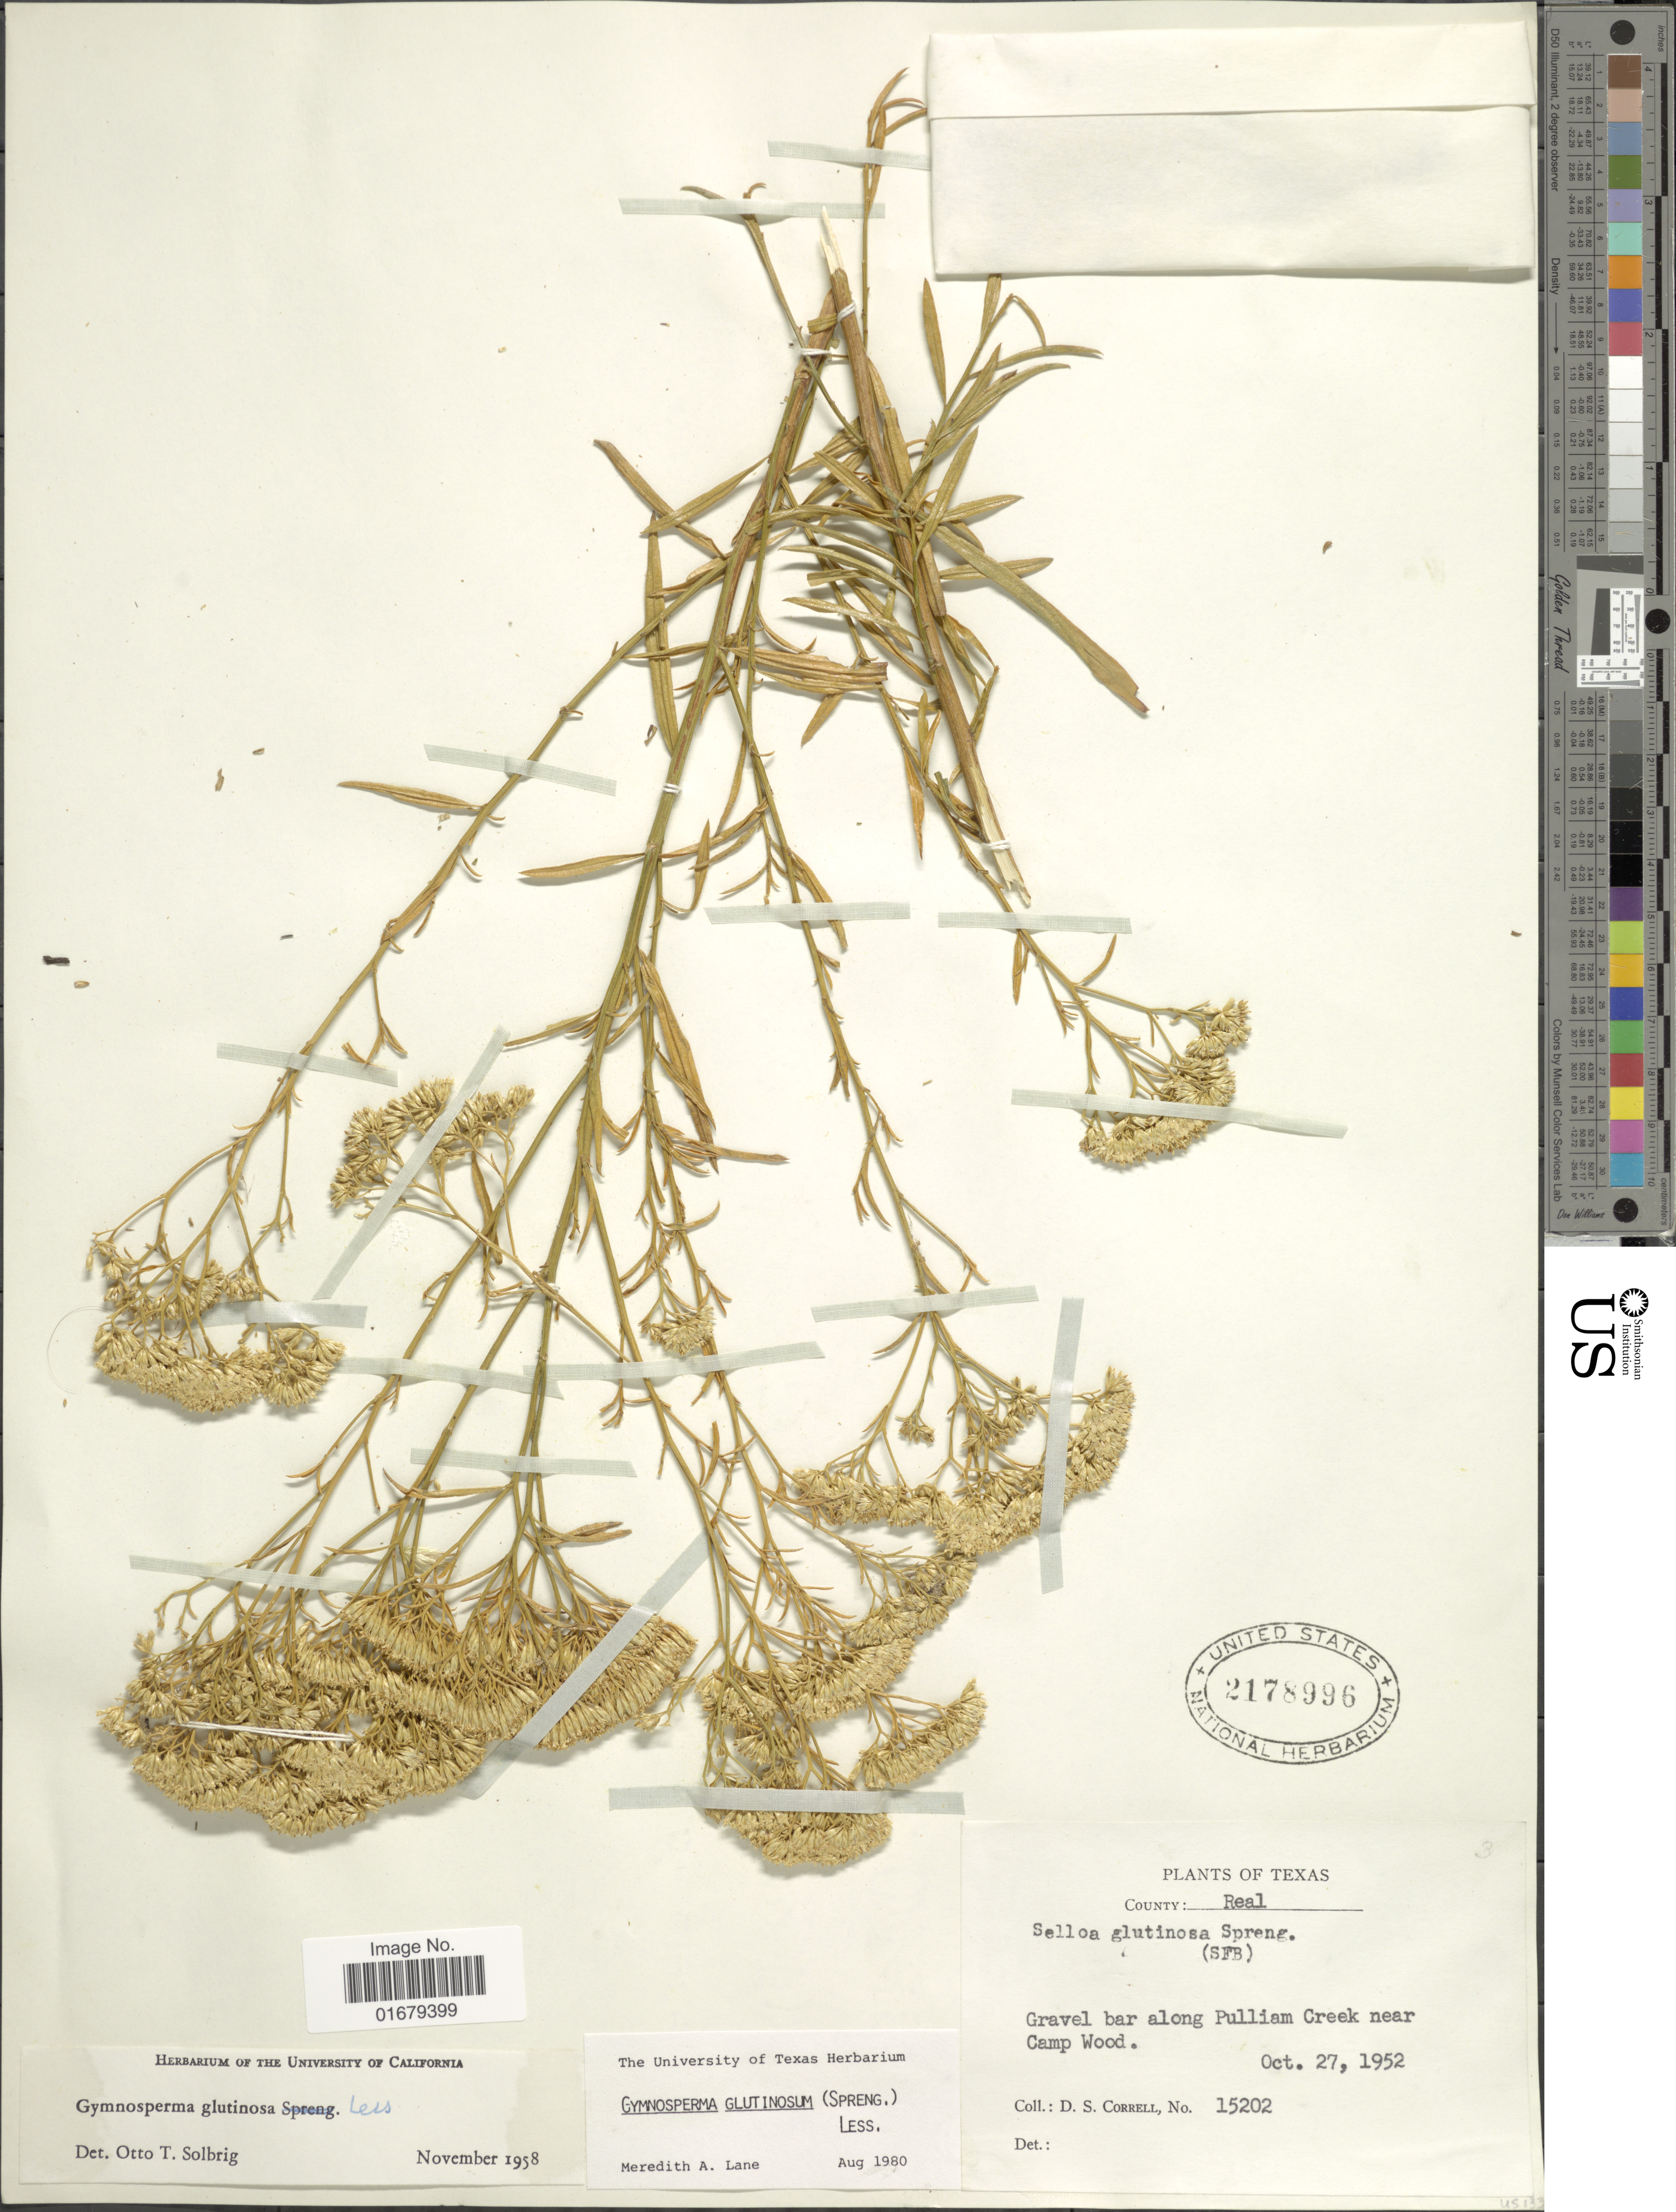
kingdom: Plantae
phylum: Tracheophyta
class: Magnoliopsida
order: Asterales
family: Asteraceae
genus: Gymnosperma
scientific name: Gymnosperma glutinosum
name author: (Spreng.) Less.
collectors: D. S. Correll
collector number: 15202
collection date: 1952-10-27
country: United States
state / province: Texas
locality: County Real, Gravel bar along Pulliam Creek near Camp Wood.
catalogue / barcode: US 2178996